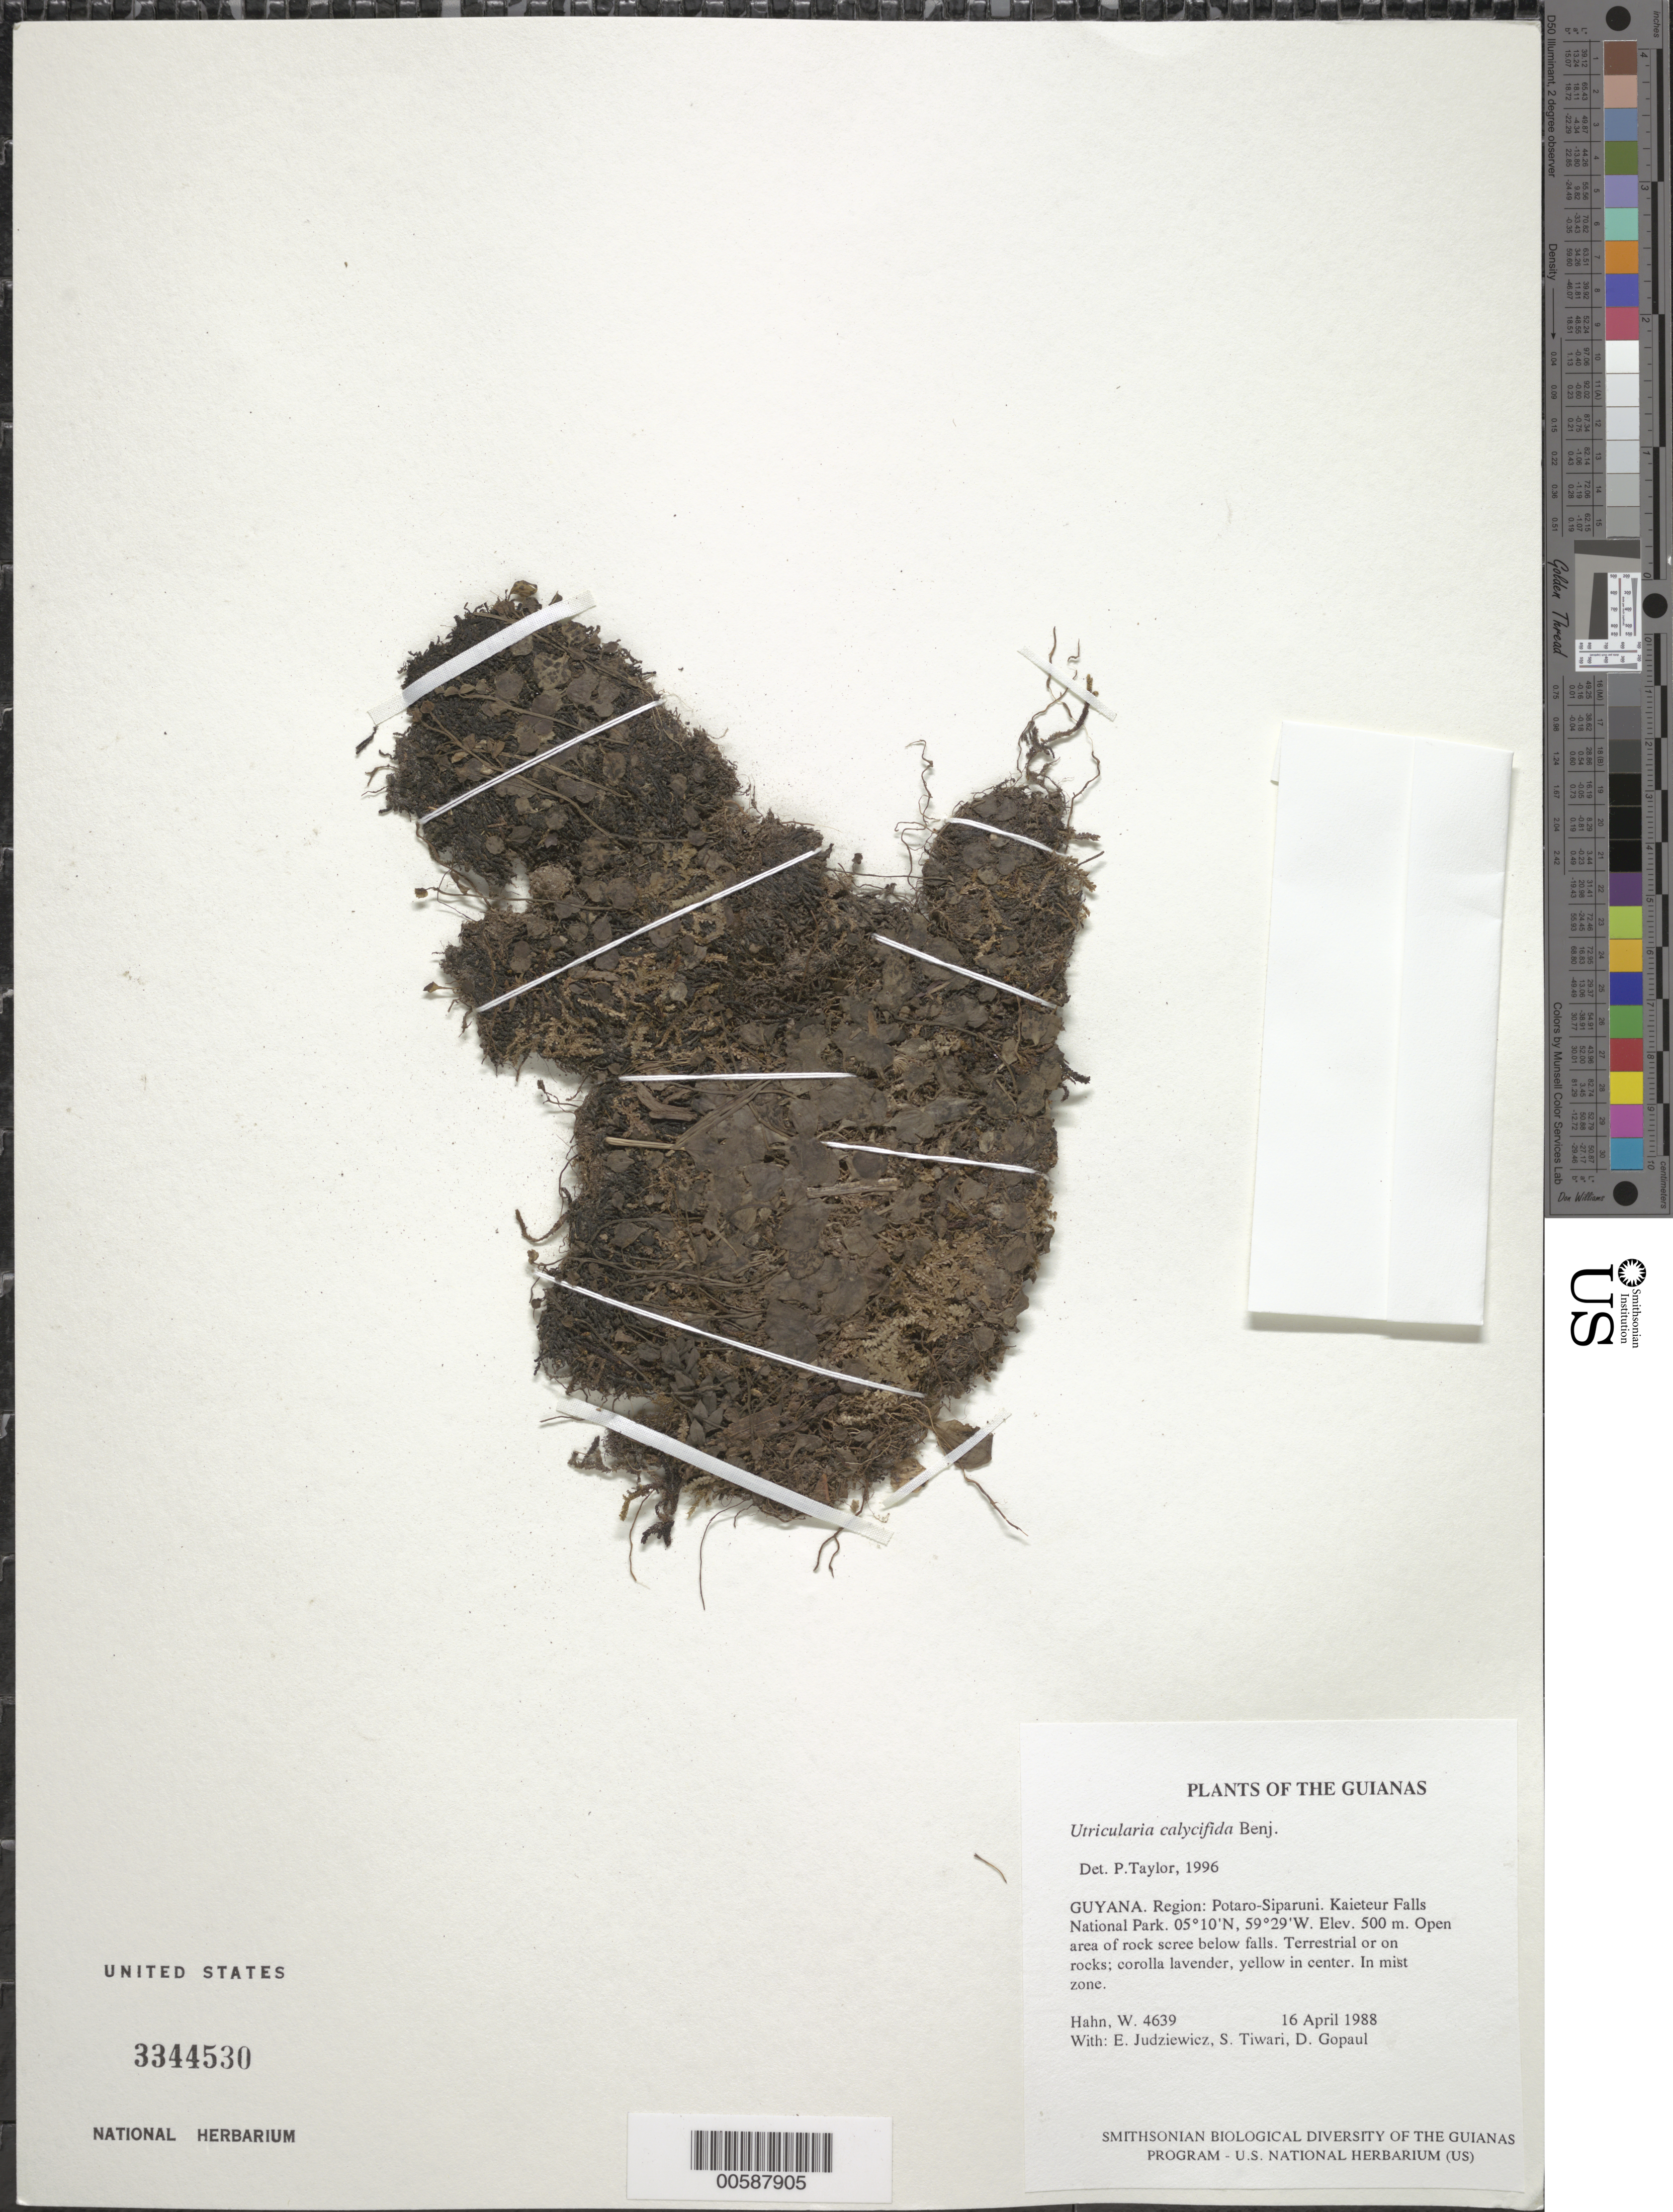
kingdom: Plantae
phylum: Tracheophyta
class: Magnoliopsida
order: Lamiales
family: Lentibulariaceae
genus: Utricularia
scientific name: Utricularia calycifida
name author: Benj.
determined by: Taylor, P.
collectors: W. Hahn, E. J. Judziewicz, S. Tiwari & D. Gopaul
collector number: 4639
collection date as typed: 16 April 1988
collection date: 1988-04-16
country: Guyana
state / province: Potaro-Siparuni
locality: Kaieteur Falls National Park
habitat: Open area of rock scree below falls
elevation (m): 500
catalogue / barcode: US 3344530